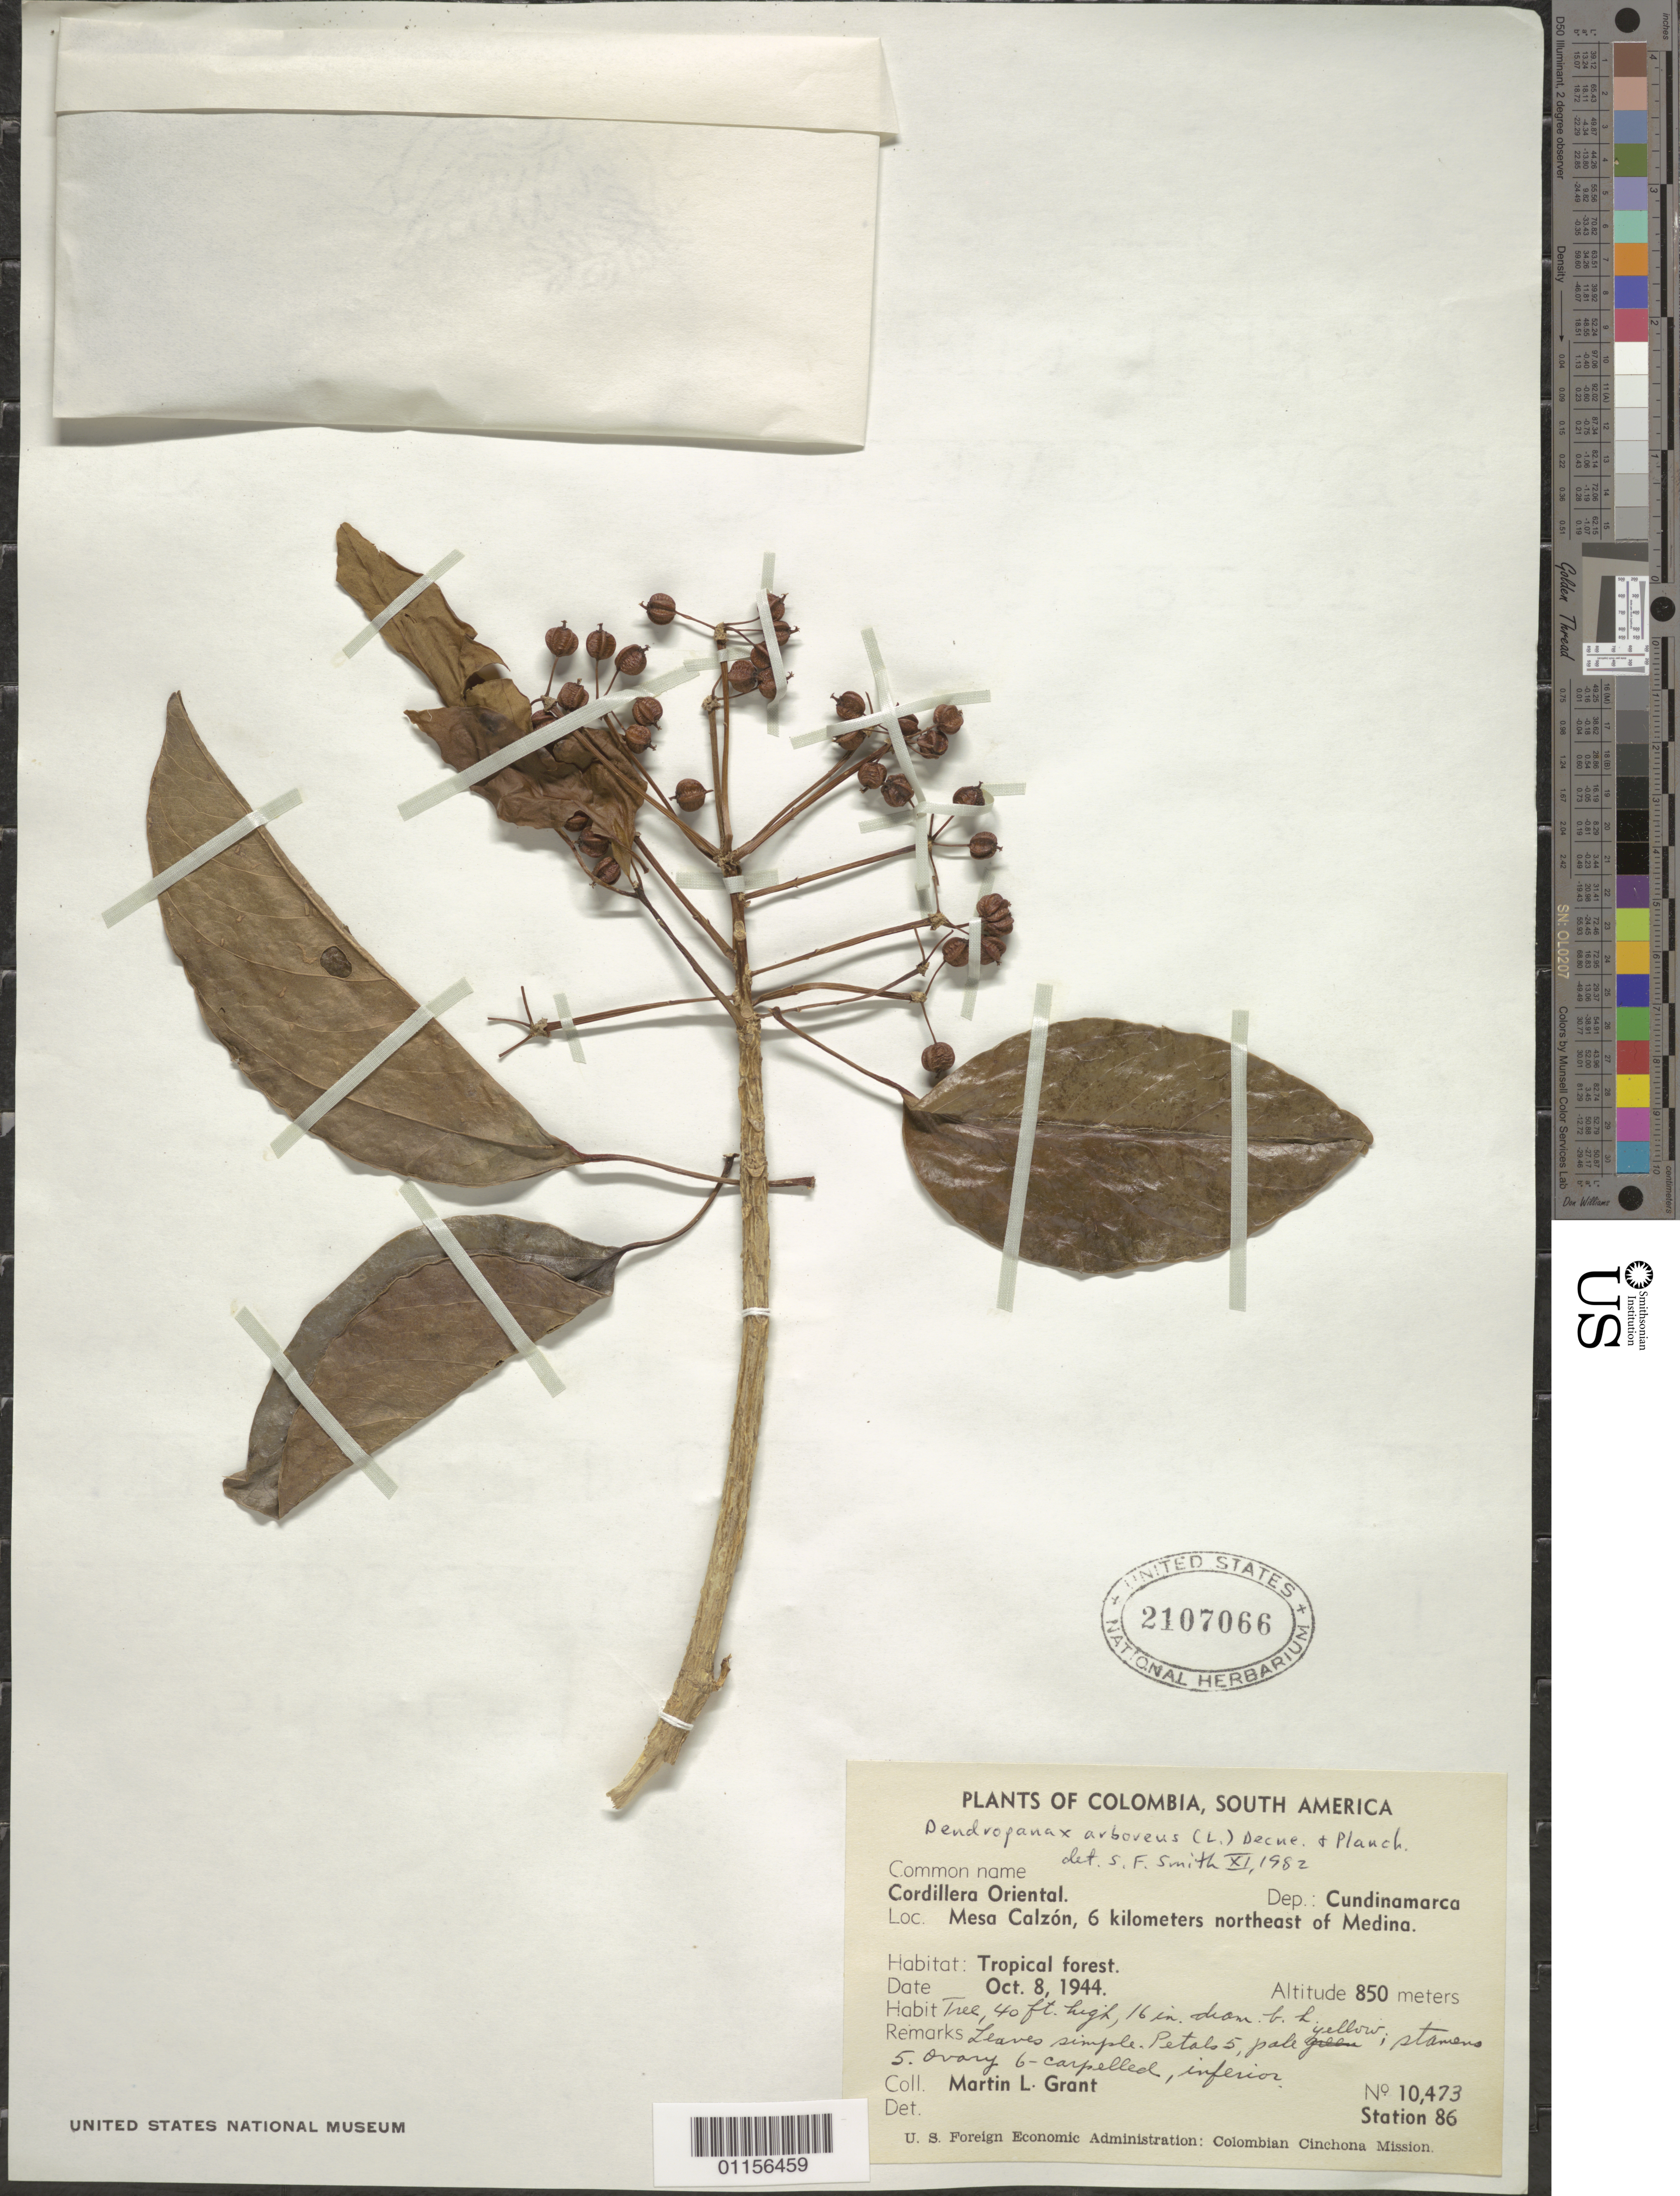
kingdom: Plantae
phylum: Tracheophyta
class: Magnoliopsida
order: Apiales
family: Araliaceae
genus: Dendropanax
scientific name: Dendropanax arboreus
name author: (L.) Decne. & Planch.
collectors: M. L. Grant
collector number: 10473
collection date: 1944-10-08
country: Colombia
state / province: Cundinamarca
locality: Cordillera Oriental. Mesa Calzon, 6 km N of Medina.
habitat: Tree, in tropical forest.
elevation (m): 850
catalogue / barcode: US 2107066